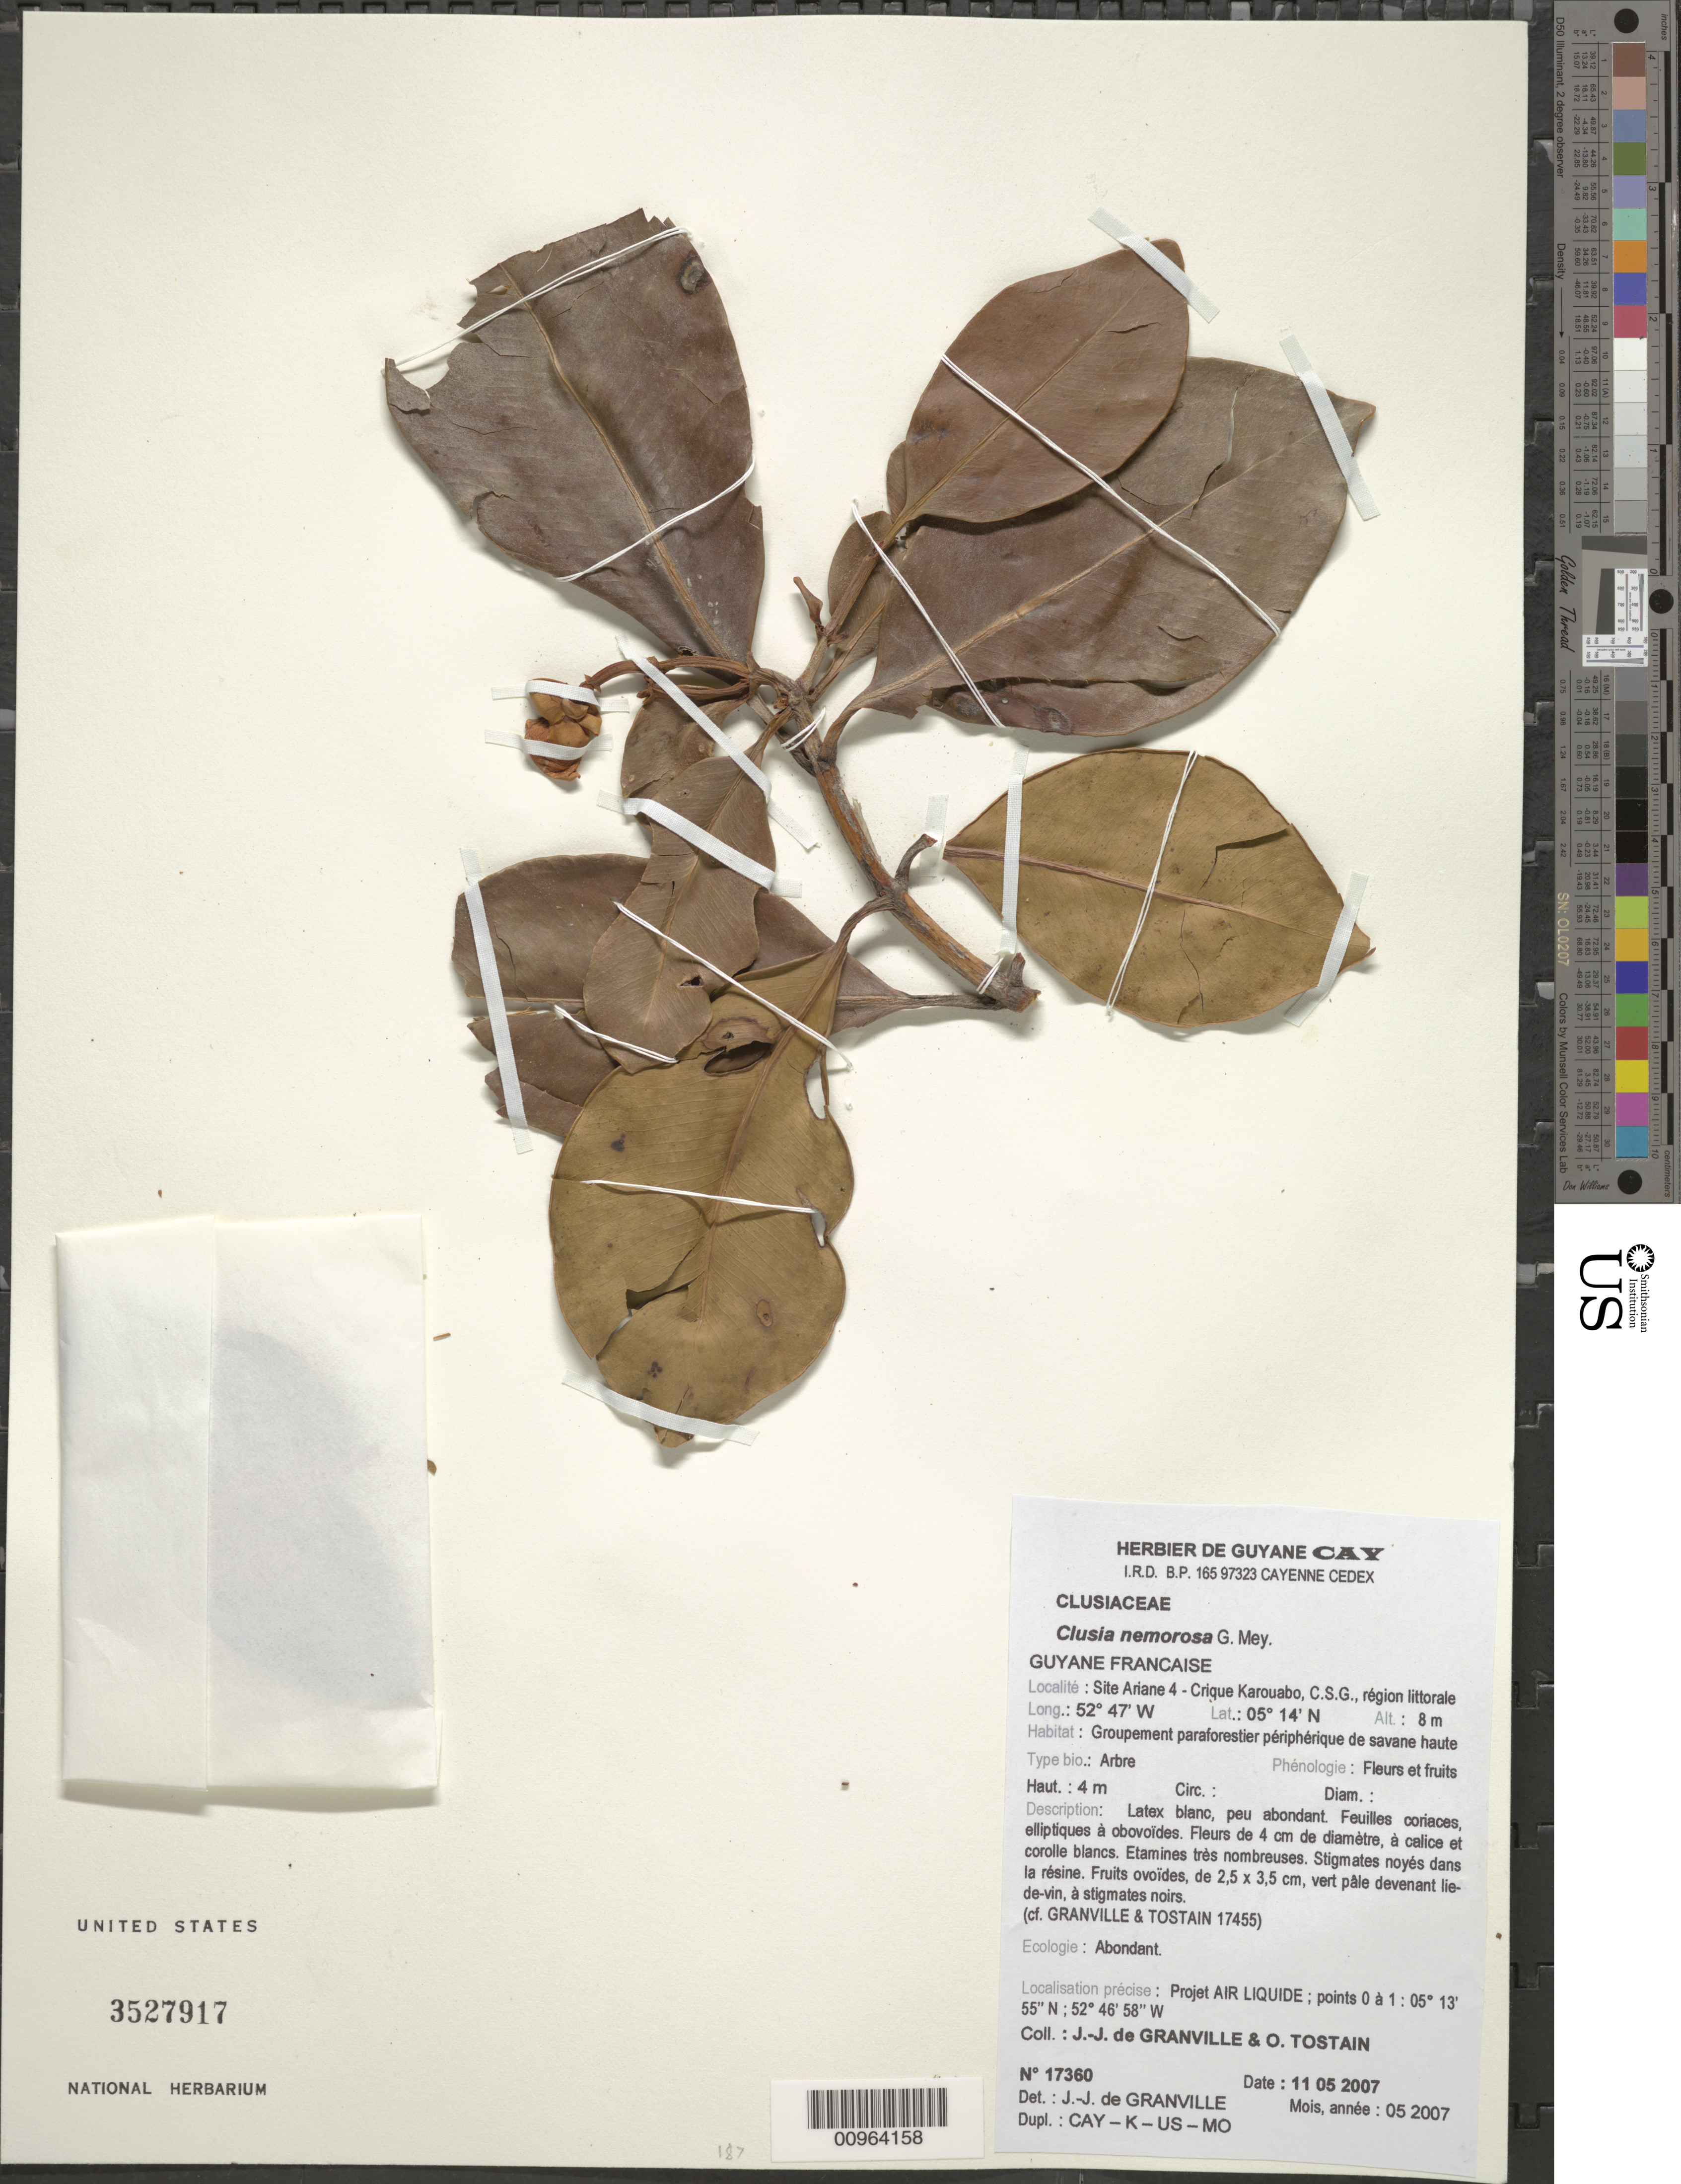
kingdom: Plantae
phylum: Tracheophyta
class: Magnoliopsida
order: Malpighiales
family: Clusiaceae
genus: Clusia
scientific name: Clusia nemorosa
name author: G. Mey.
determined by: Granville, J. J. de, (CAY), Institut de Recherche pour le Developpement (IRD) (FRENCH GUIANA)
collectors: J.-J. de Granville & O. Tostain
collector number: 17360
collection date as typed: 11-May-07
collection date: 2007-05-11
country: French Guiana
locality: Crique Karouabo, C.S.G., Site Ariane 4. Projet AIR LIQUIDE; points 0 a 1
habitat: Region littorale; groupement paraforestier peripherique de savane haute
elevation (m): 8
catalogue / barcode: US 3527917